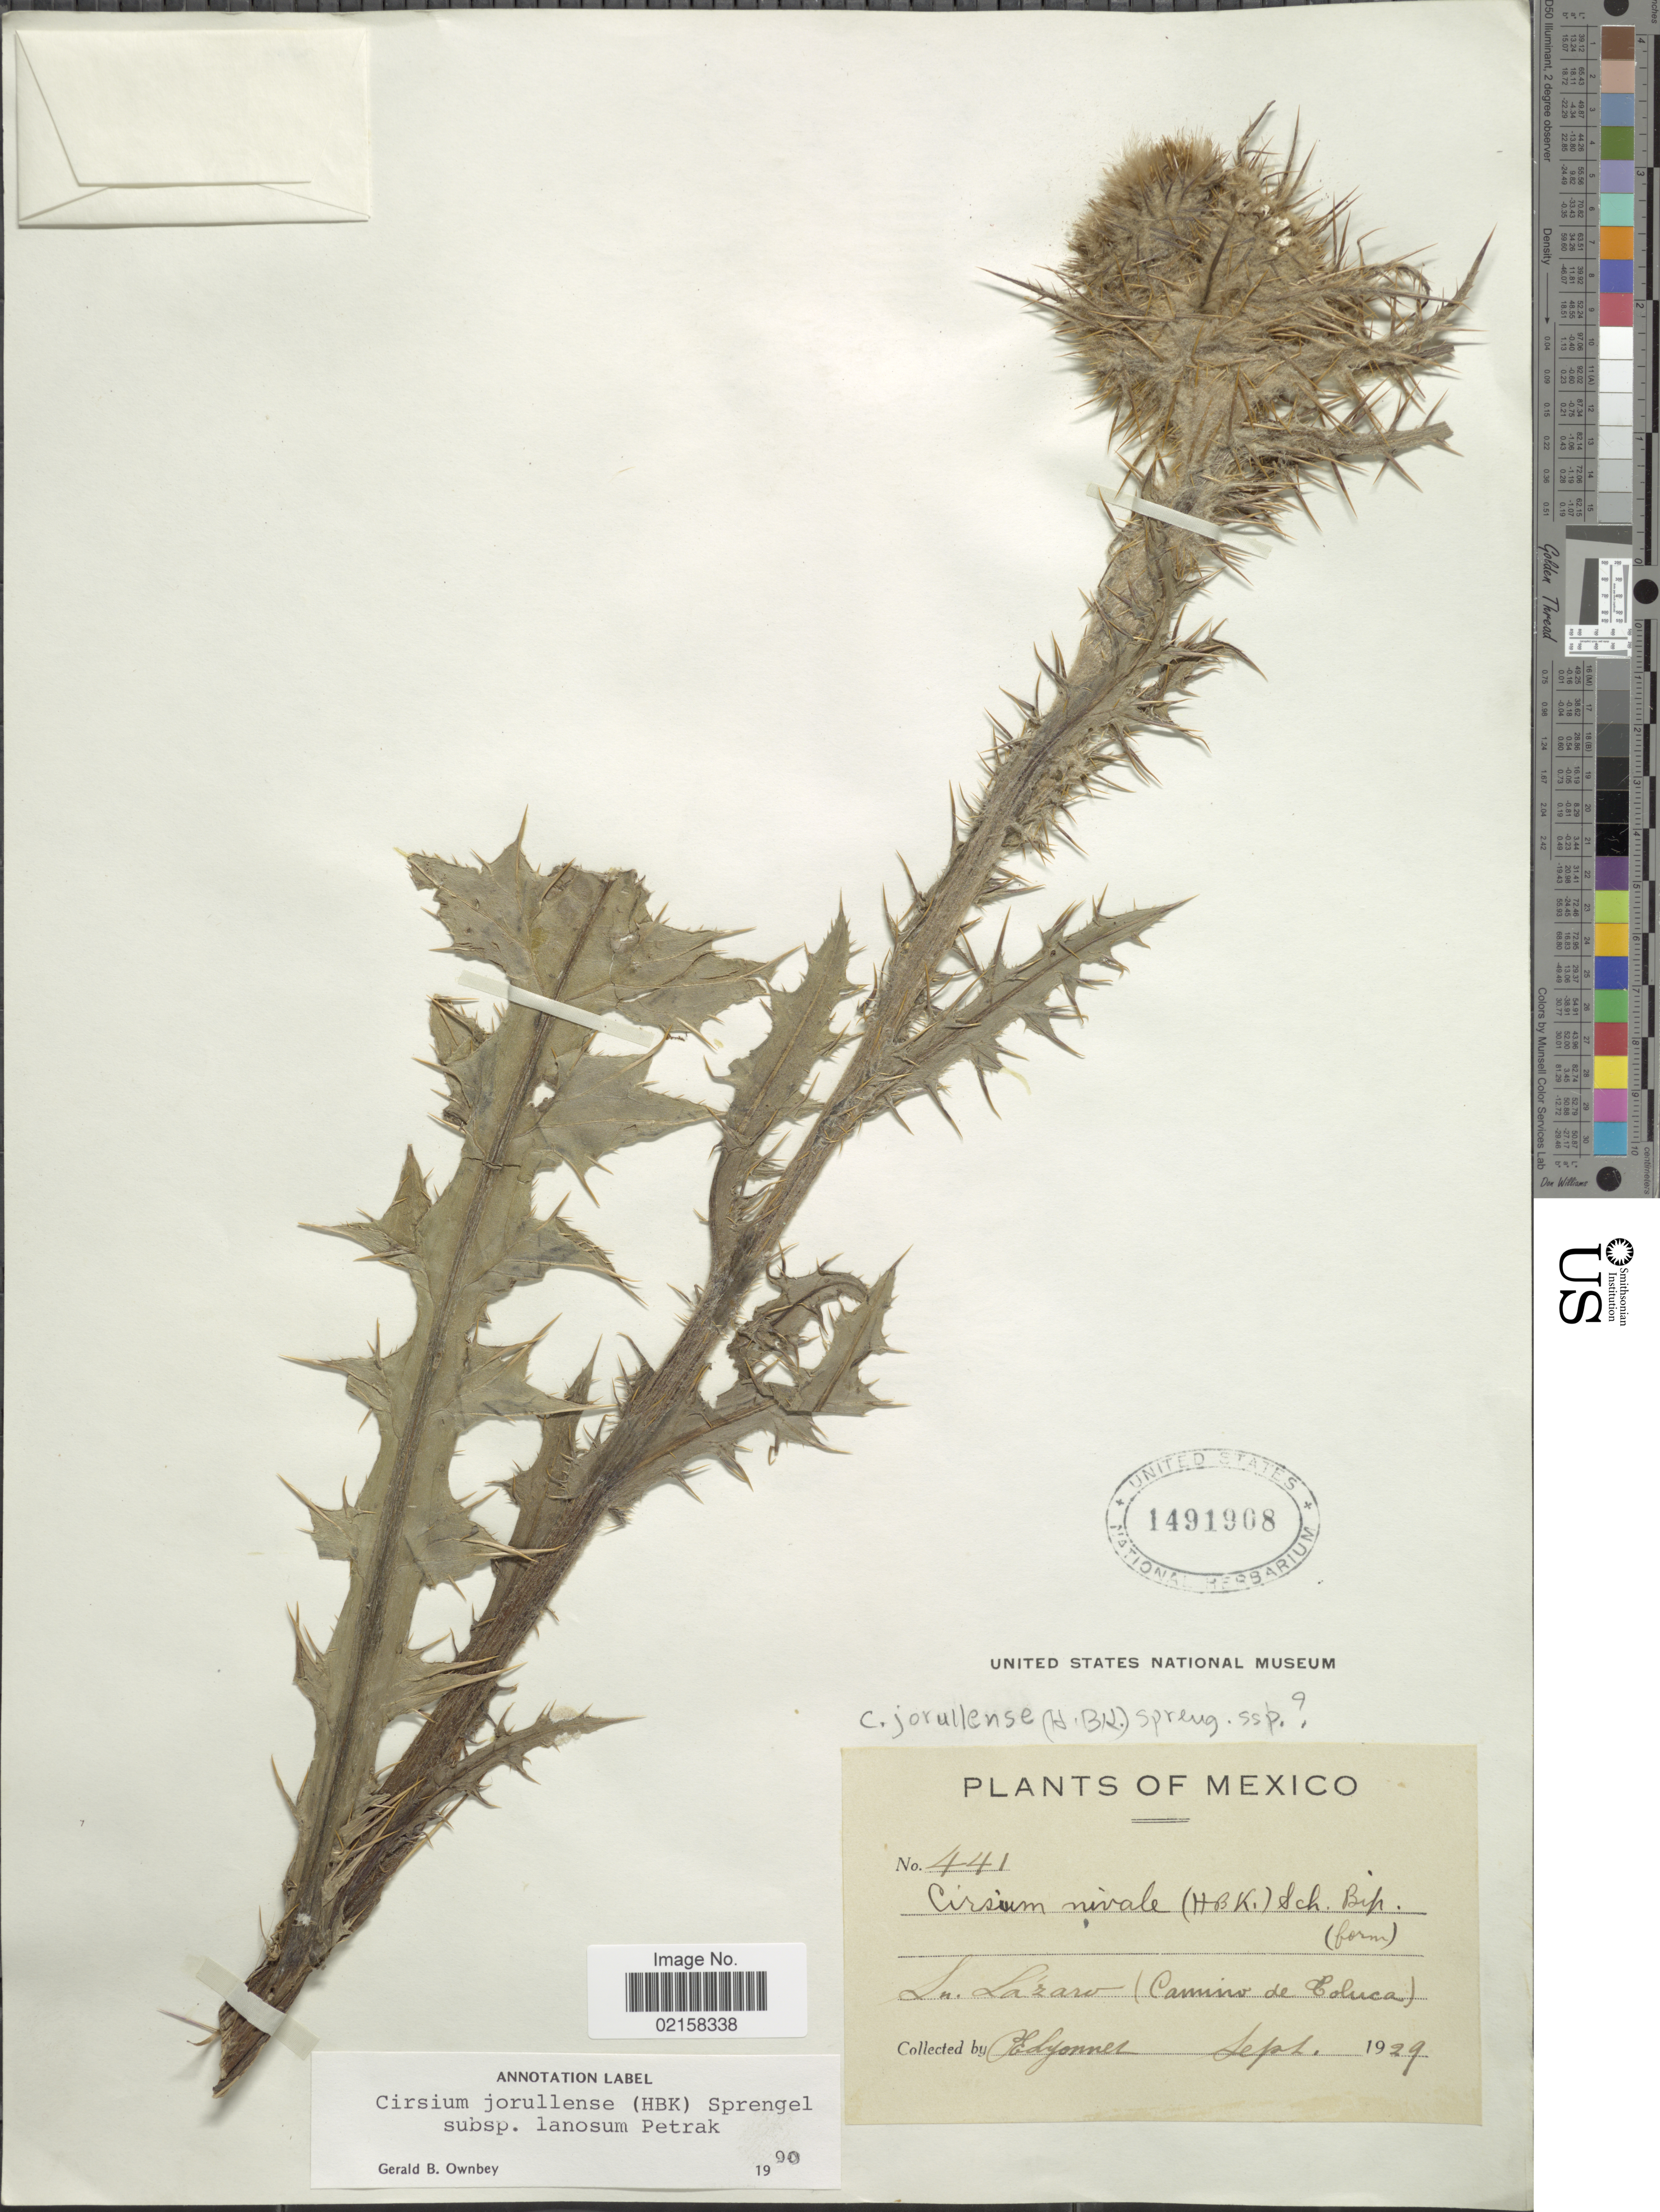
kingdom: Plantae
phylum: Tracheophyta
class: Magnoliopsida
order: Asterales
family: Asteraceae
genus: Cirsium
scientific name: Cirsium jorullense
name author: (Kunth) Spreng.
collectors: E. Lyonnet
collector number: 441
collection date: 1929-09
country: Mexico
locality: Sn. Lazaro (Camino de Toluca)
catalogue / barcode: US 1491908